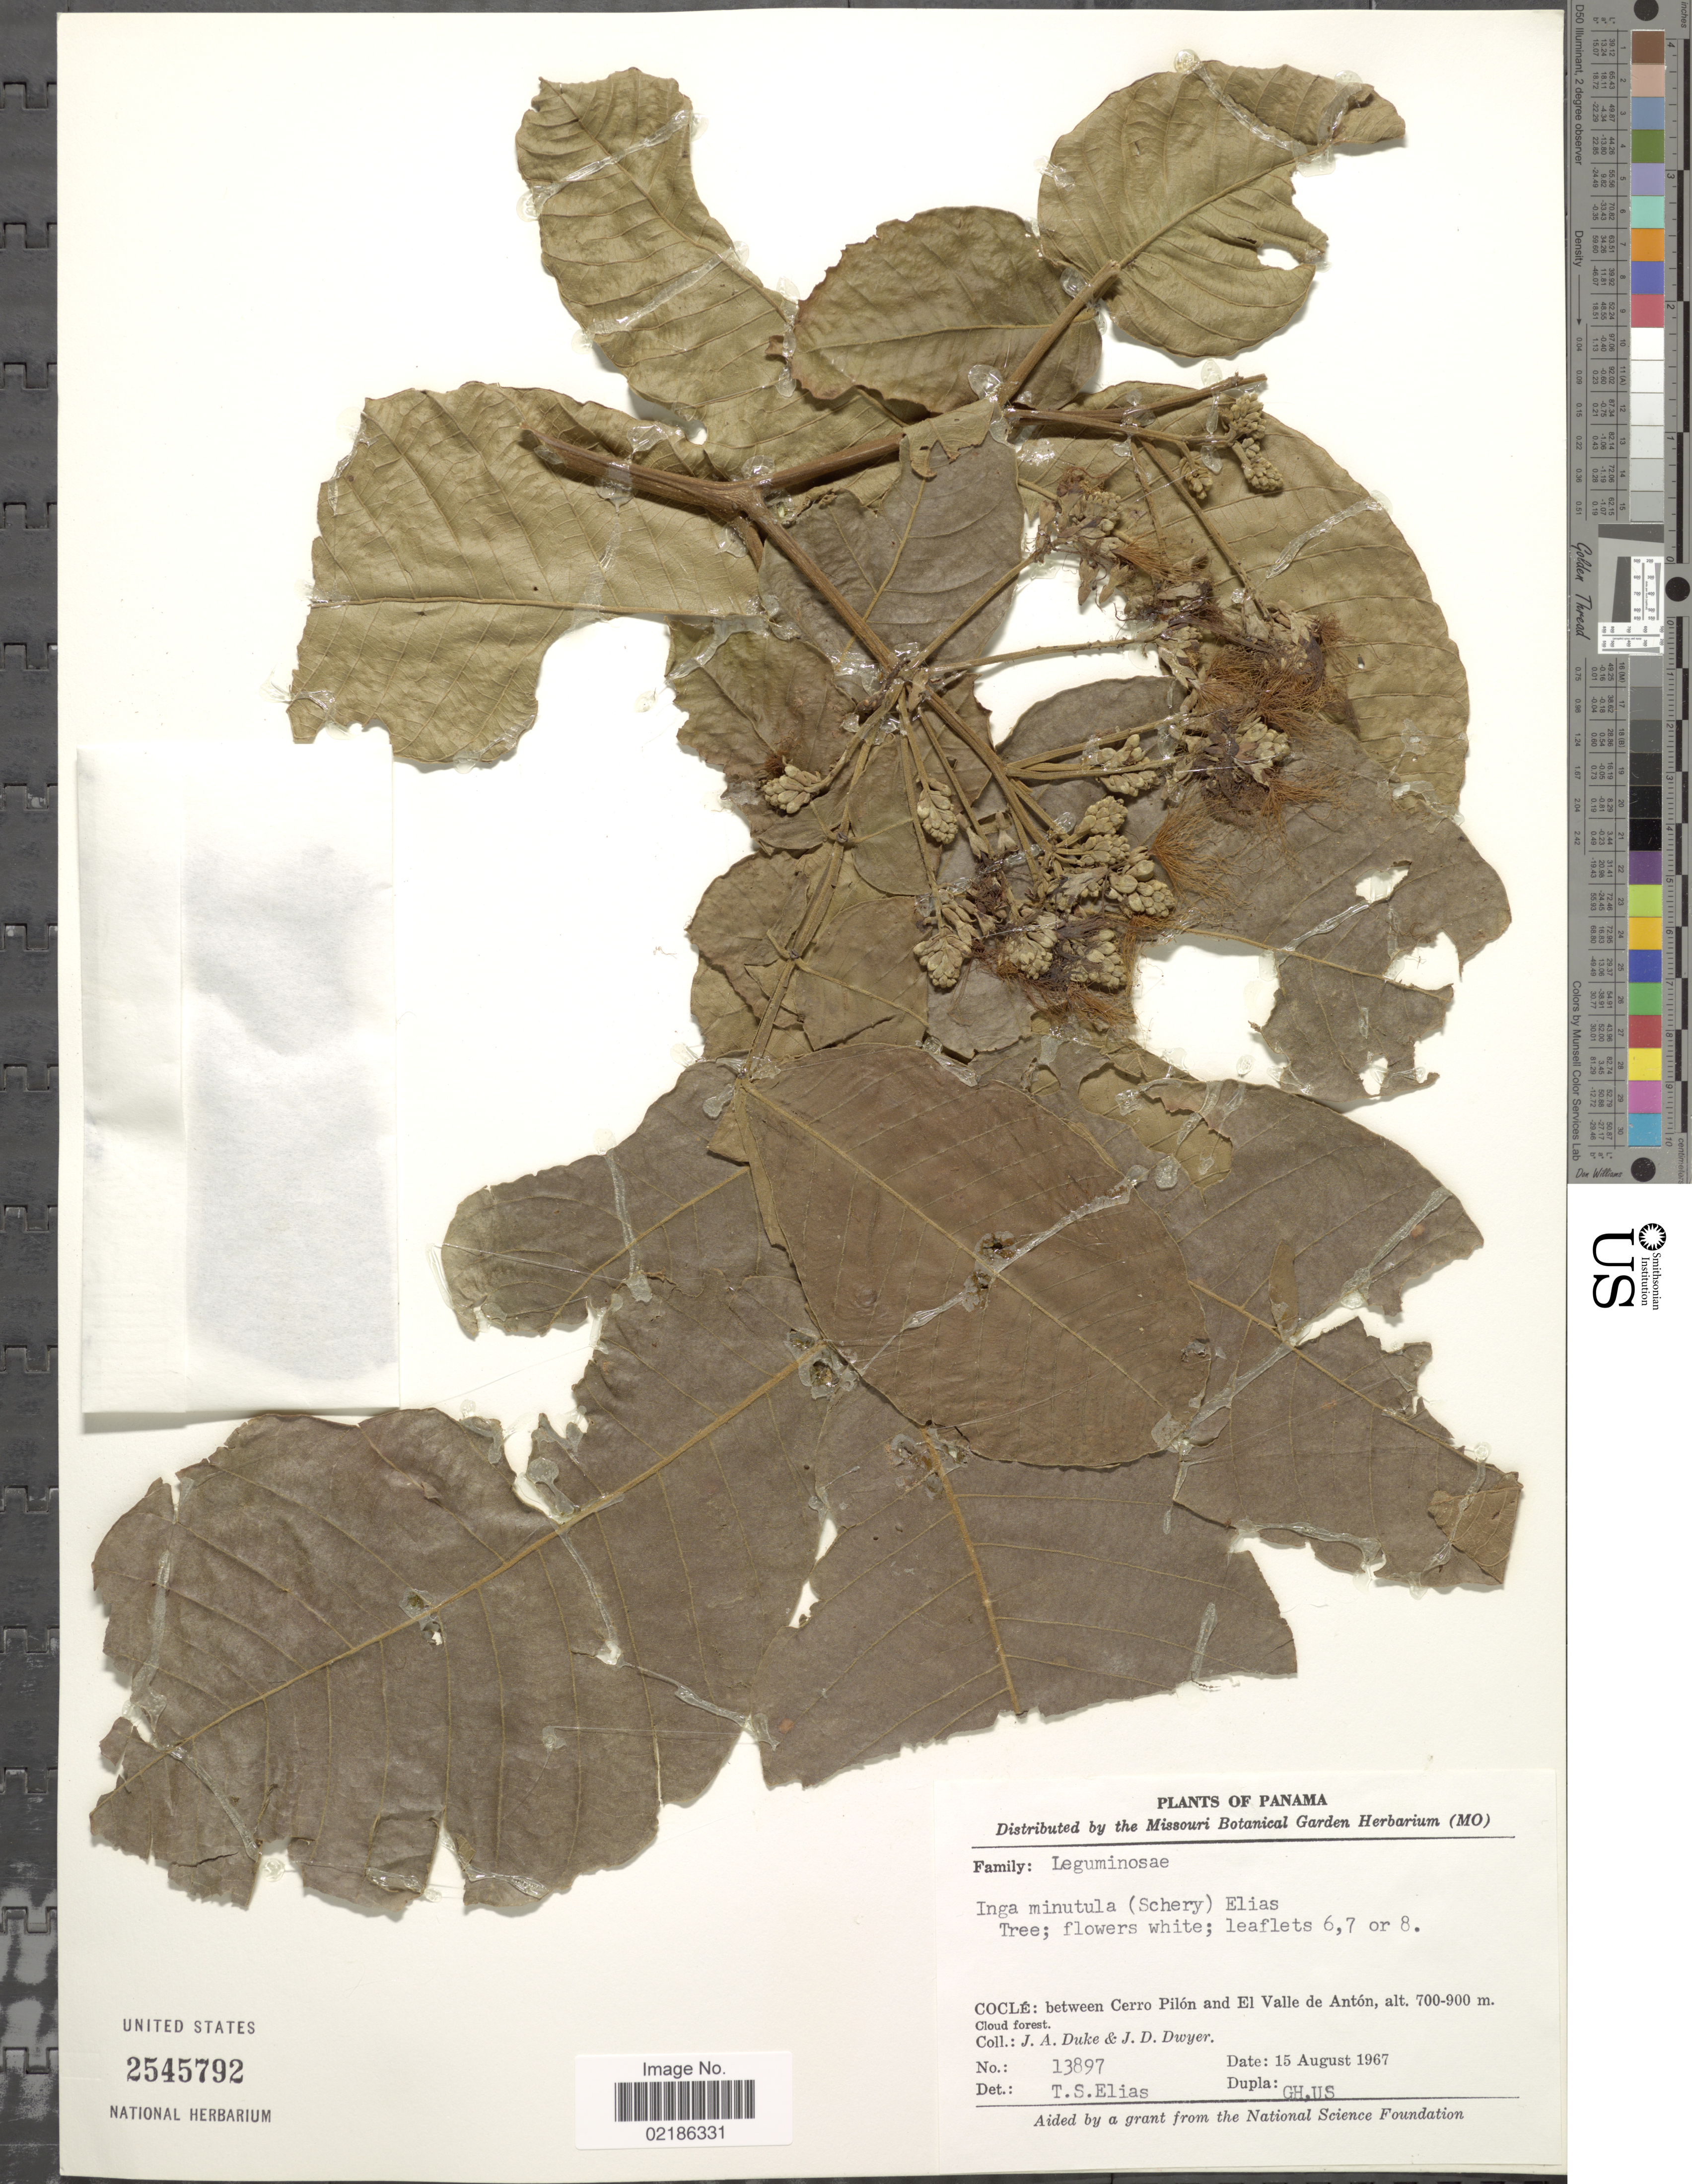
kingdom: Plantae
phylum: Tracheophyta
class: Magnoliopsida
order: Fabales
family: Fabaceae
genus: Inga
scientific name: Inga minutula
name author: (Schery) T.S. Elias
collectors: J. A. Duke & J. D. Dwyer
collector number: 13897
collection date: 1967-08-15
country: Panama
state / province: Coclé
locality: Between Cerro Pilon and El Valle de Anton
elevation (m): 700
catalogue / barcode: US 2545792